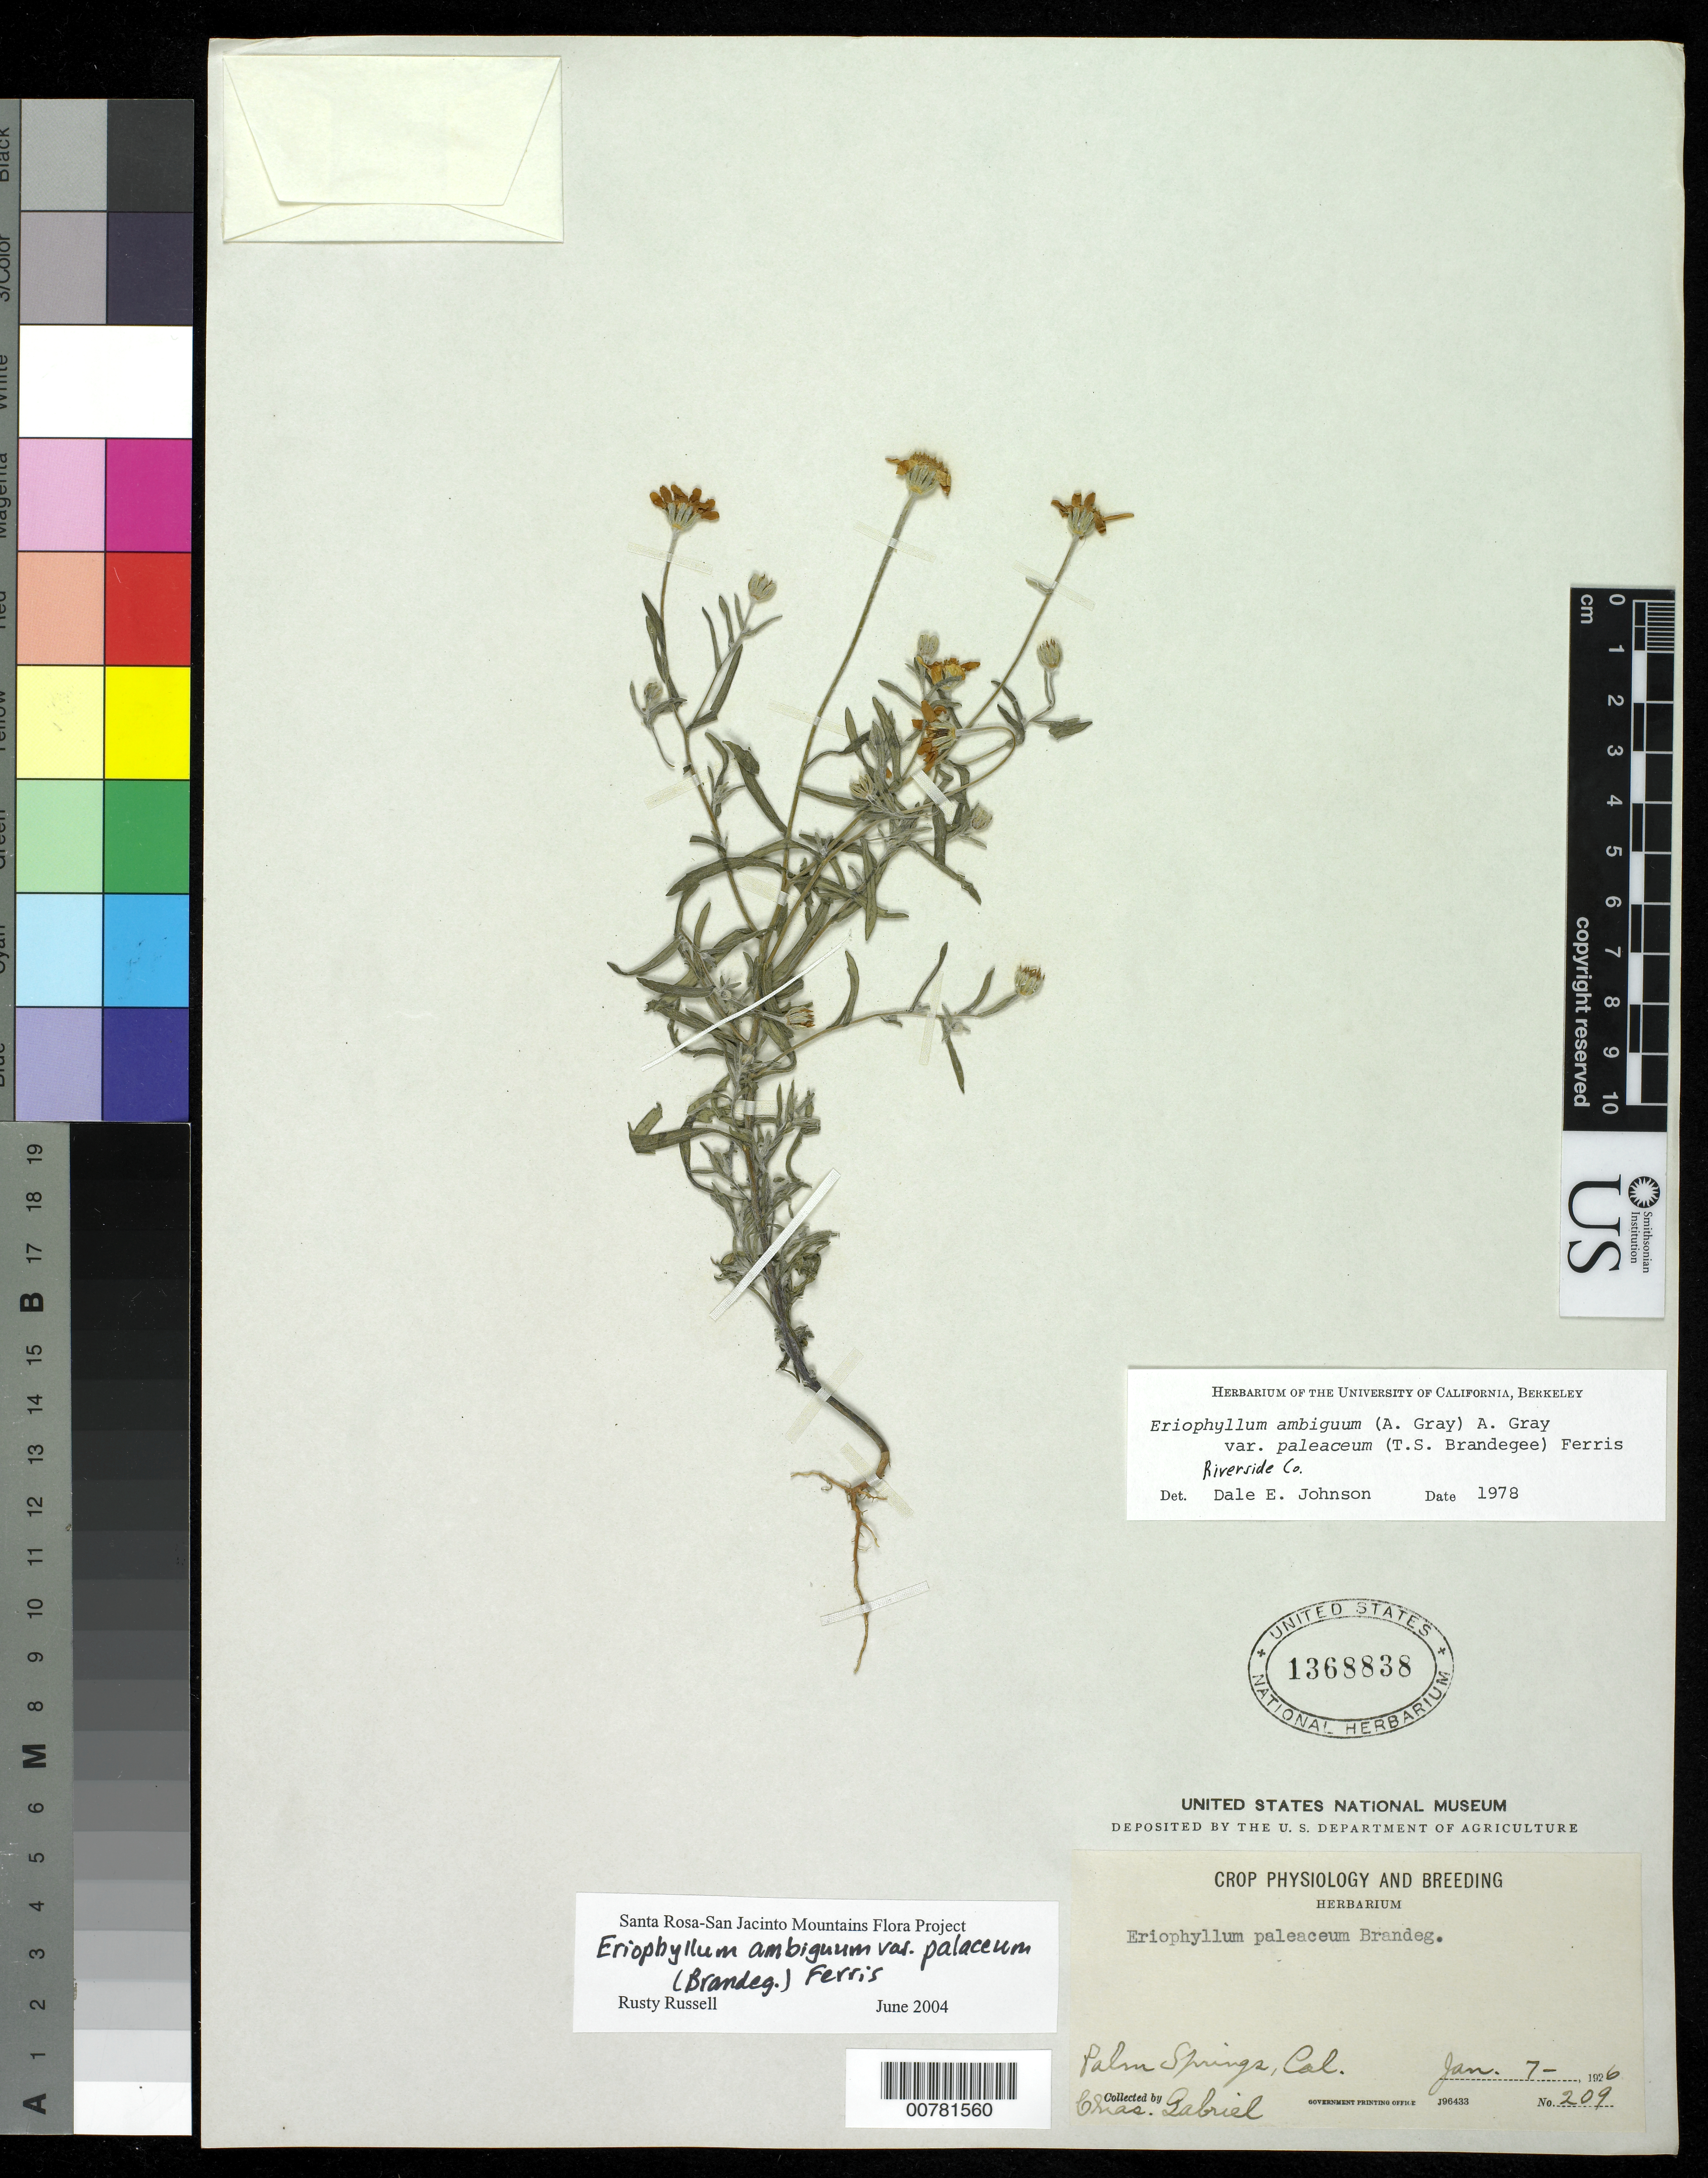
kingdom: Plantae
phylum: Tracheophyta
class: Magnoliopsida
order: Asterales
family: Asteraceae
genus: Eriophyllum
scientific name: Eriophyllum ambiguum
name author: (A. Gray) A. Gray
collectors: C. Gabriel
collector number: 209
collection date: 1926-01-07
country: United States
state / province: California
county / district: Riverside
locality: Palm Springs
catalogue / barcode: US 1368838